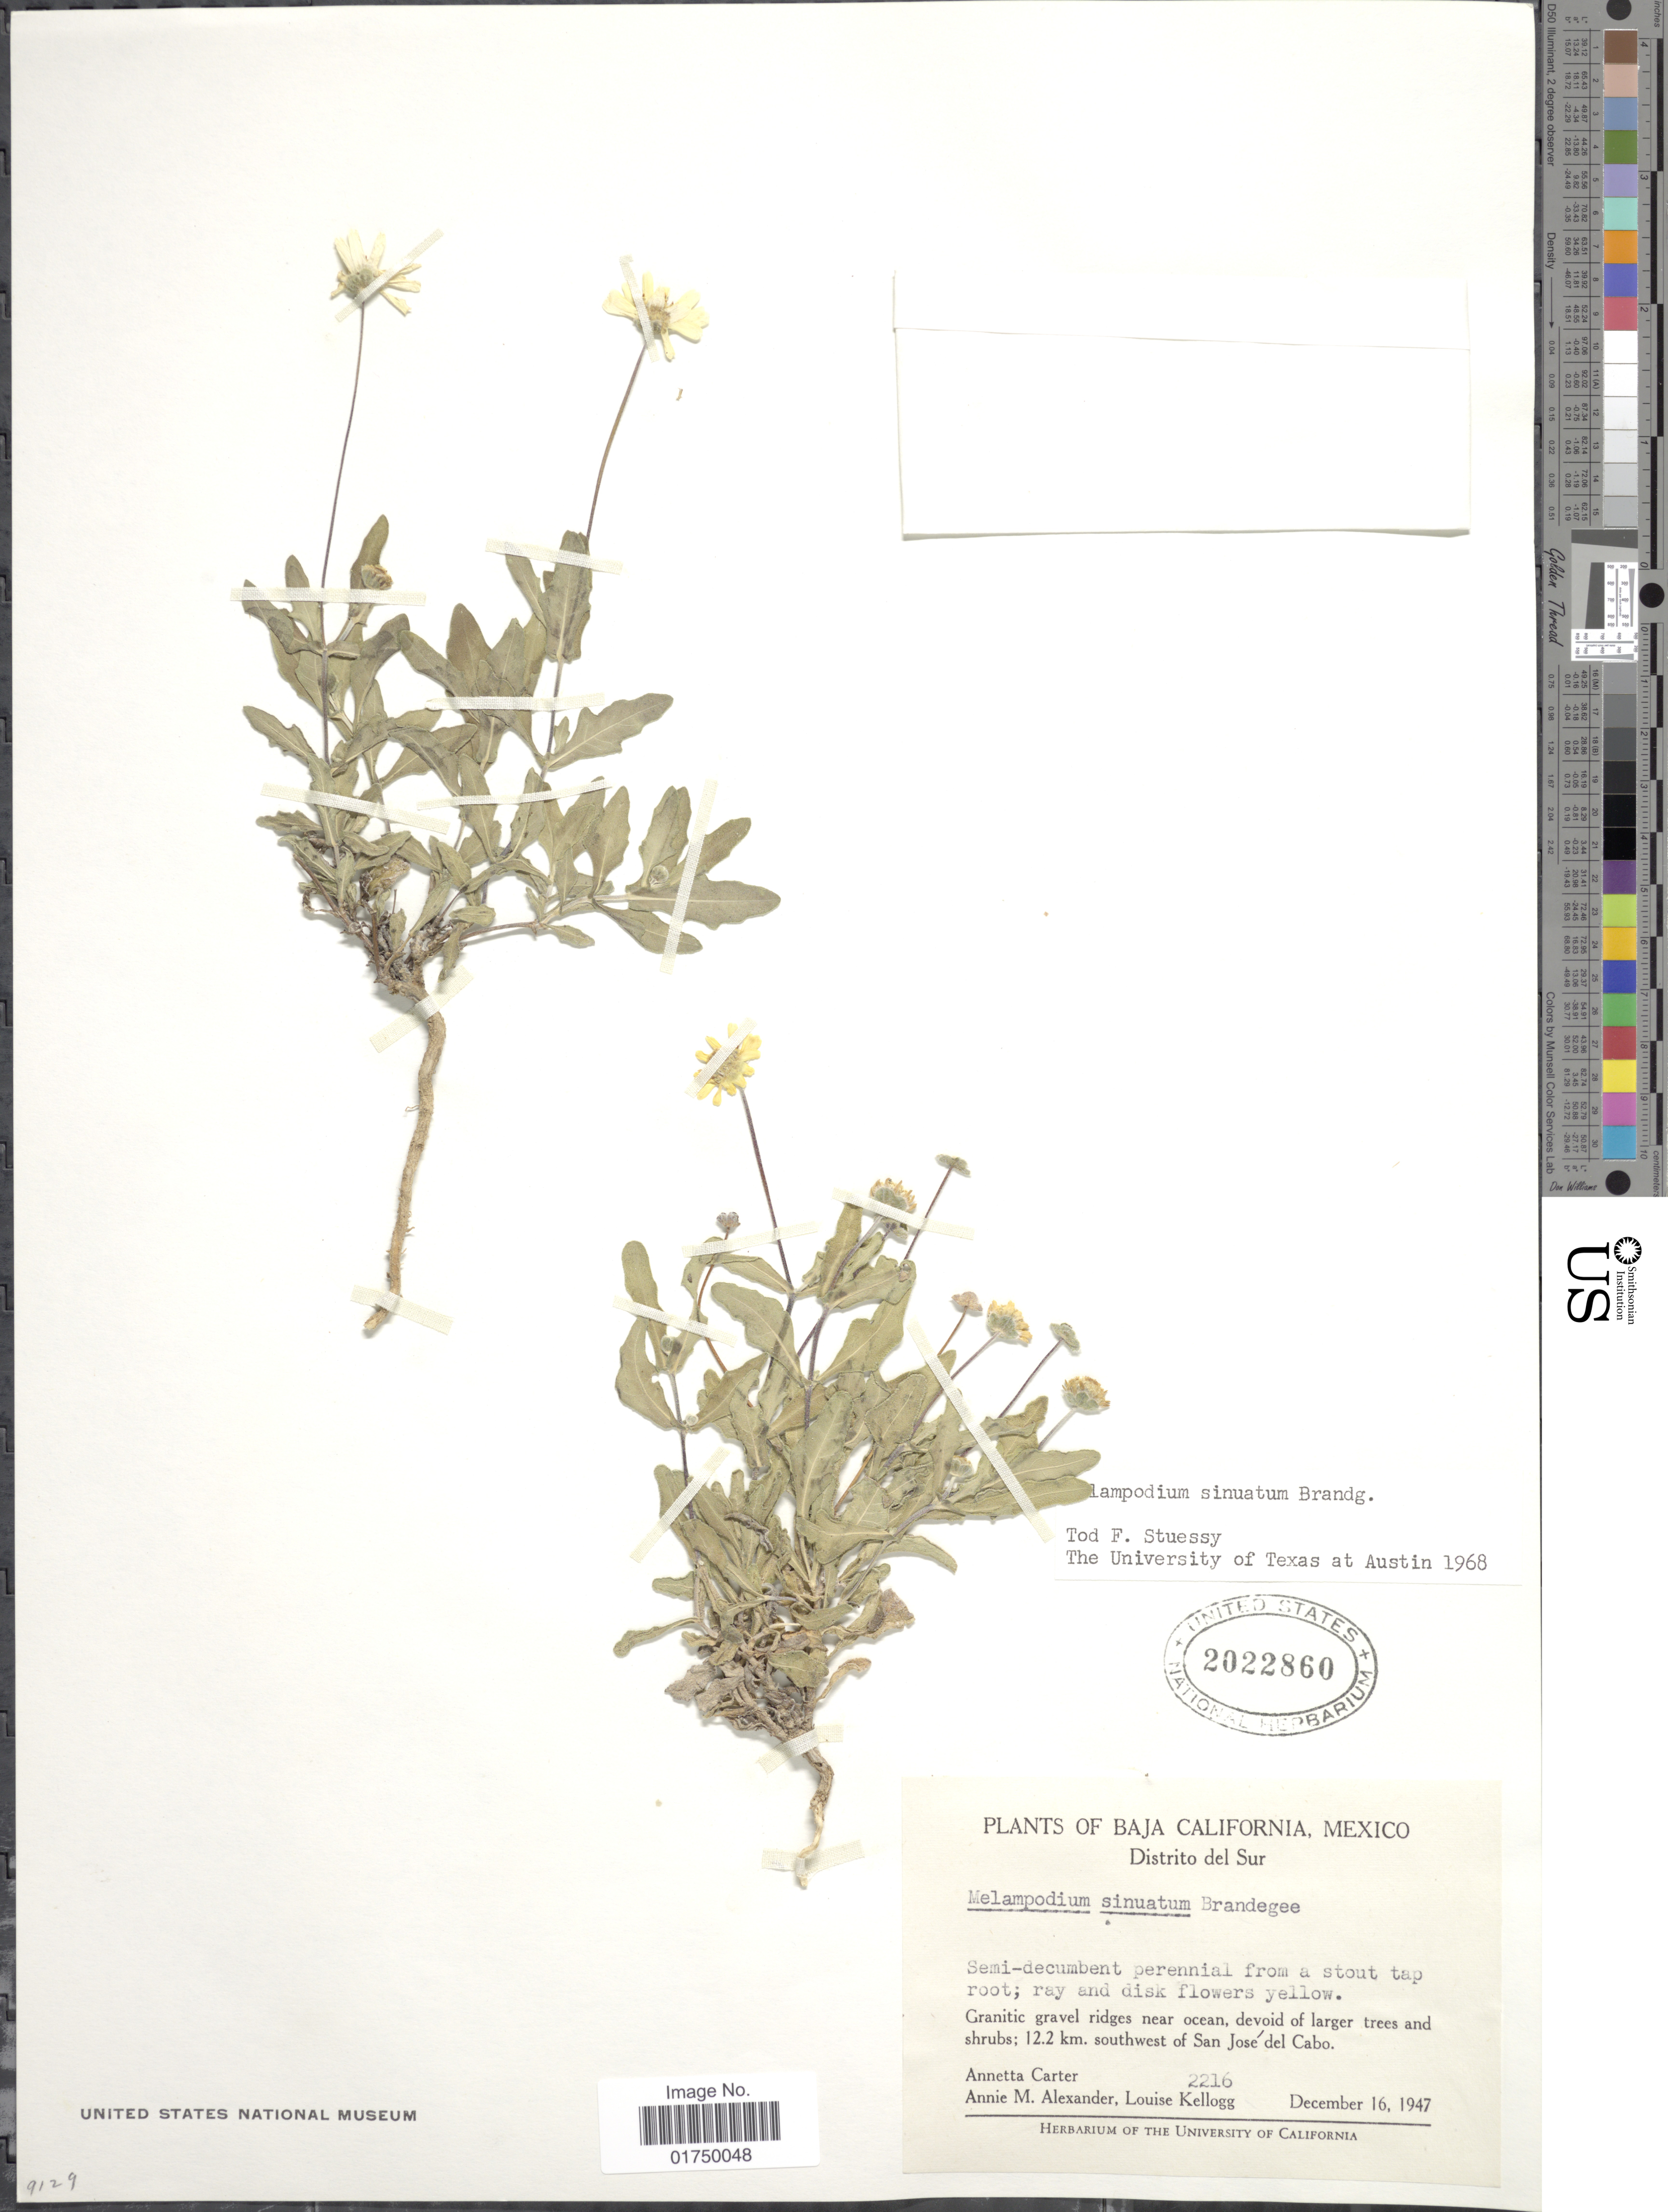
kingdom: Plantae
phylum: Tracheophyta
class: Magnoliopsida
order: Asterales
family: Asteraceae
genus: Melampodium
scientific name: Melampodium sinuatum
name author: Brandg.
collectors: A. Carter, A. M. Alexander & L. Kellogg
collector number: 2216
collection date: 1947-12-16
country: Mexico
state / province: Baja California Sur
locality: Baja California, Mexico. Distrito del Sur. Granitic gravel ridges near ocean, devoid of larger trees and shrubs; 12.2 km. southwest of San José del Cabo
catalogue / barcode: US 2022860